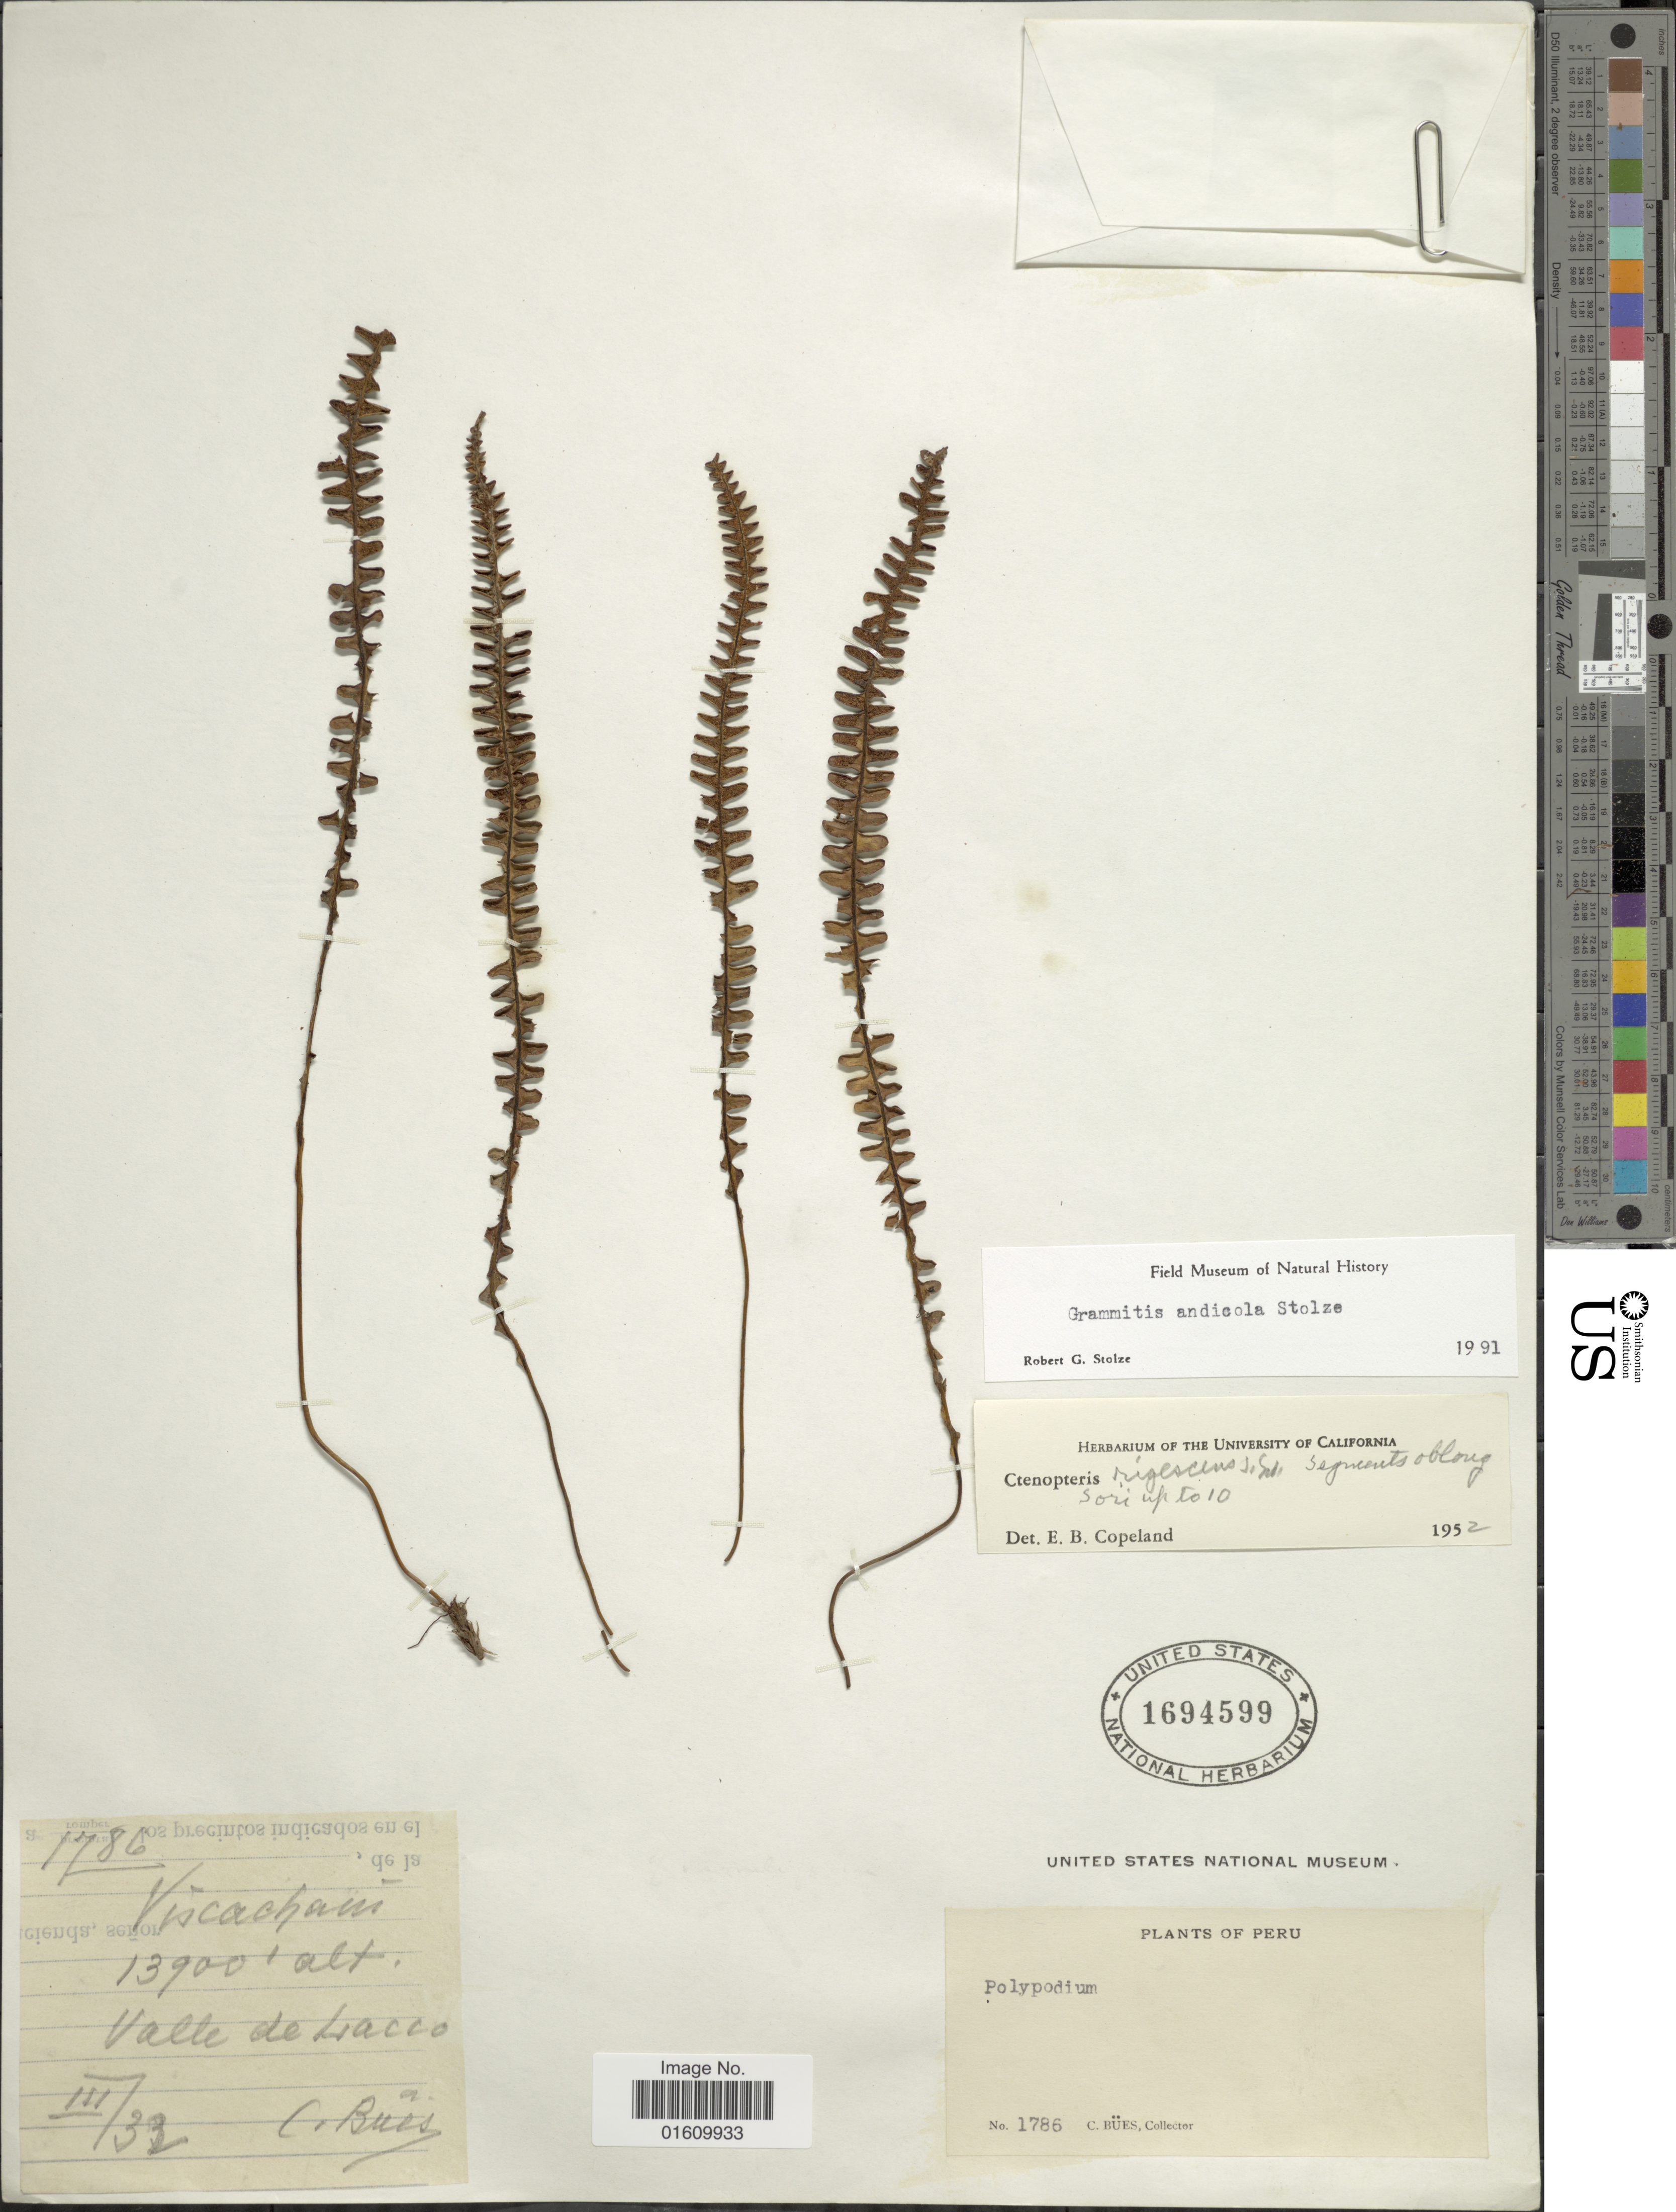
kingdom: Plantae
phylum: Tracheophyta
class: Polypodiopsida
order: Polypodiales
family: Polypodiaceae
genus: Melpomene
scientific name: Melpomene flabelliformis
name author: (Poir.) A.R. Sm. & R.C. Moran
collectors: C. Bues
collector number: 1786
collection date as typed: Transcribed d/m/y: /3/32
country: Peru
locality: Valle de Lacco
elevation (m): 4237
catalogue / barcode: US 1694599